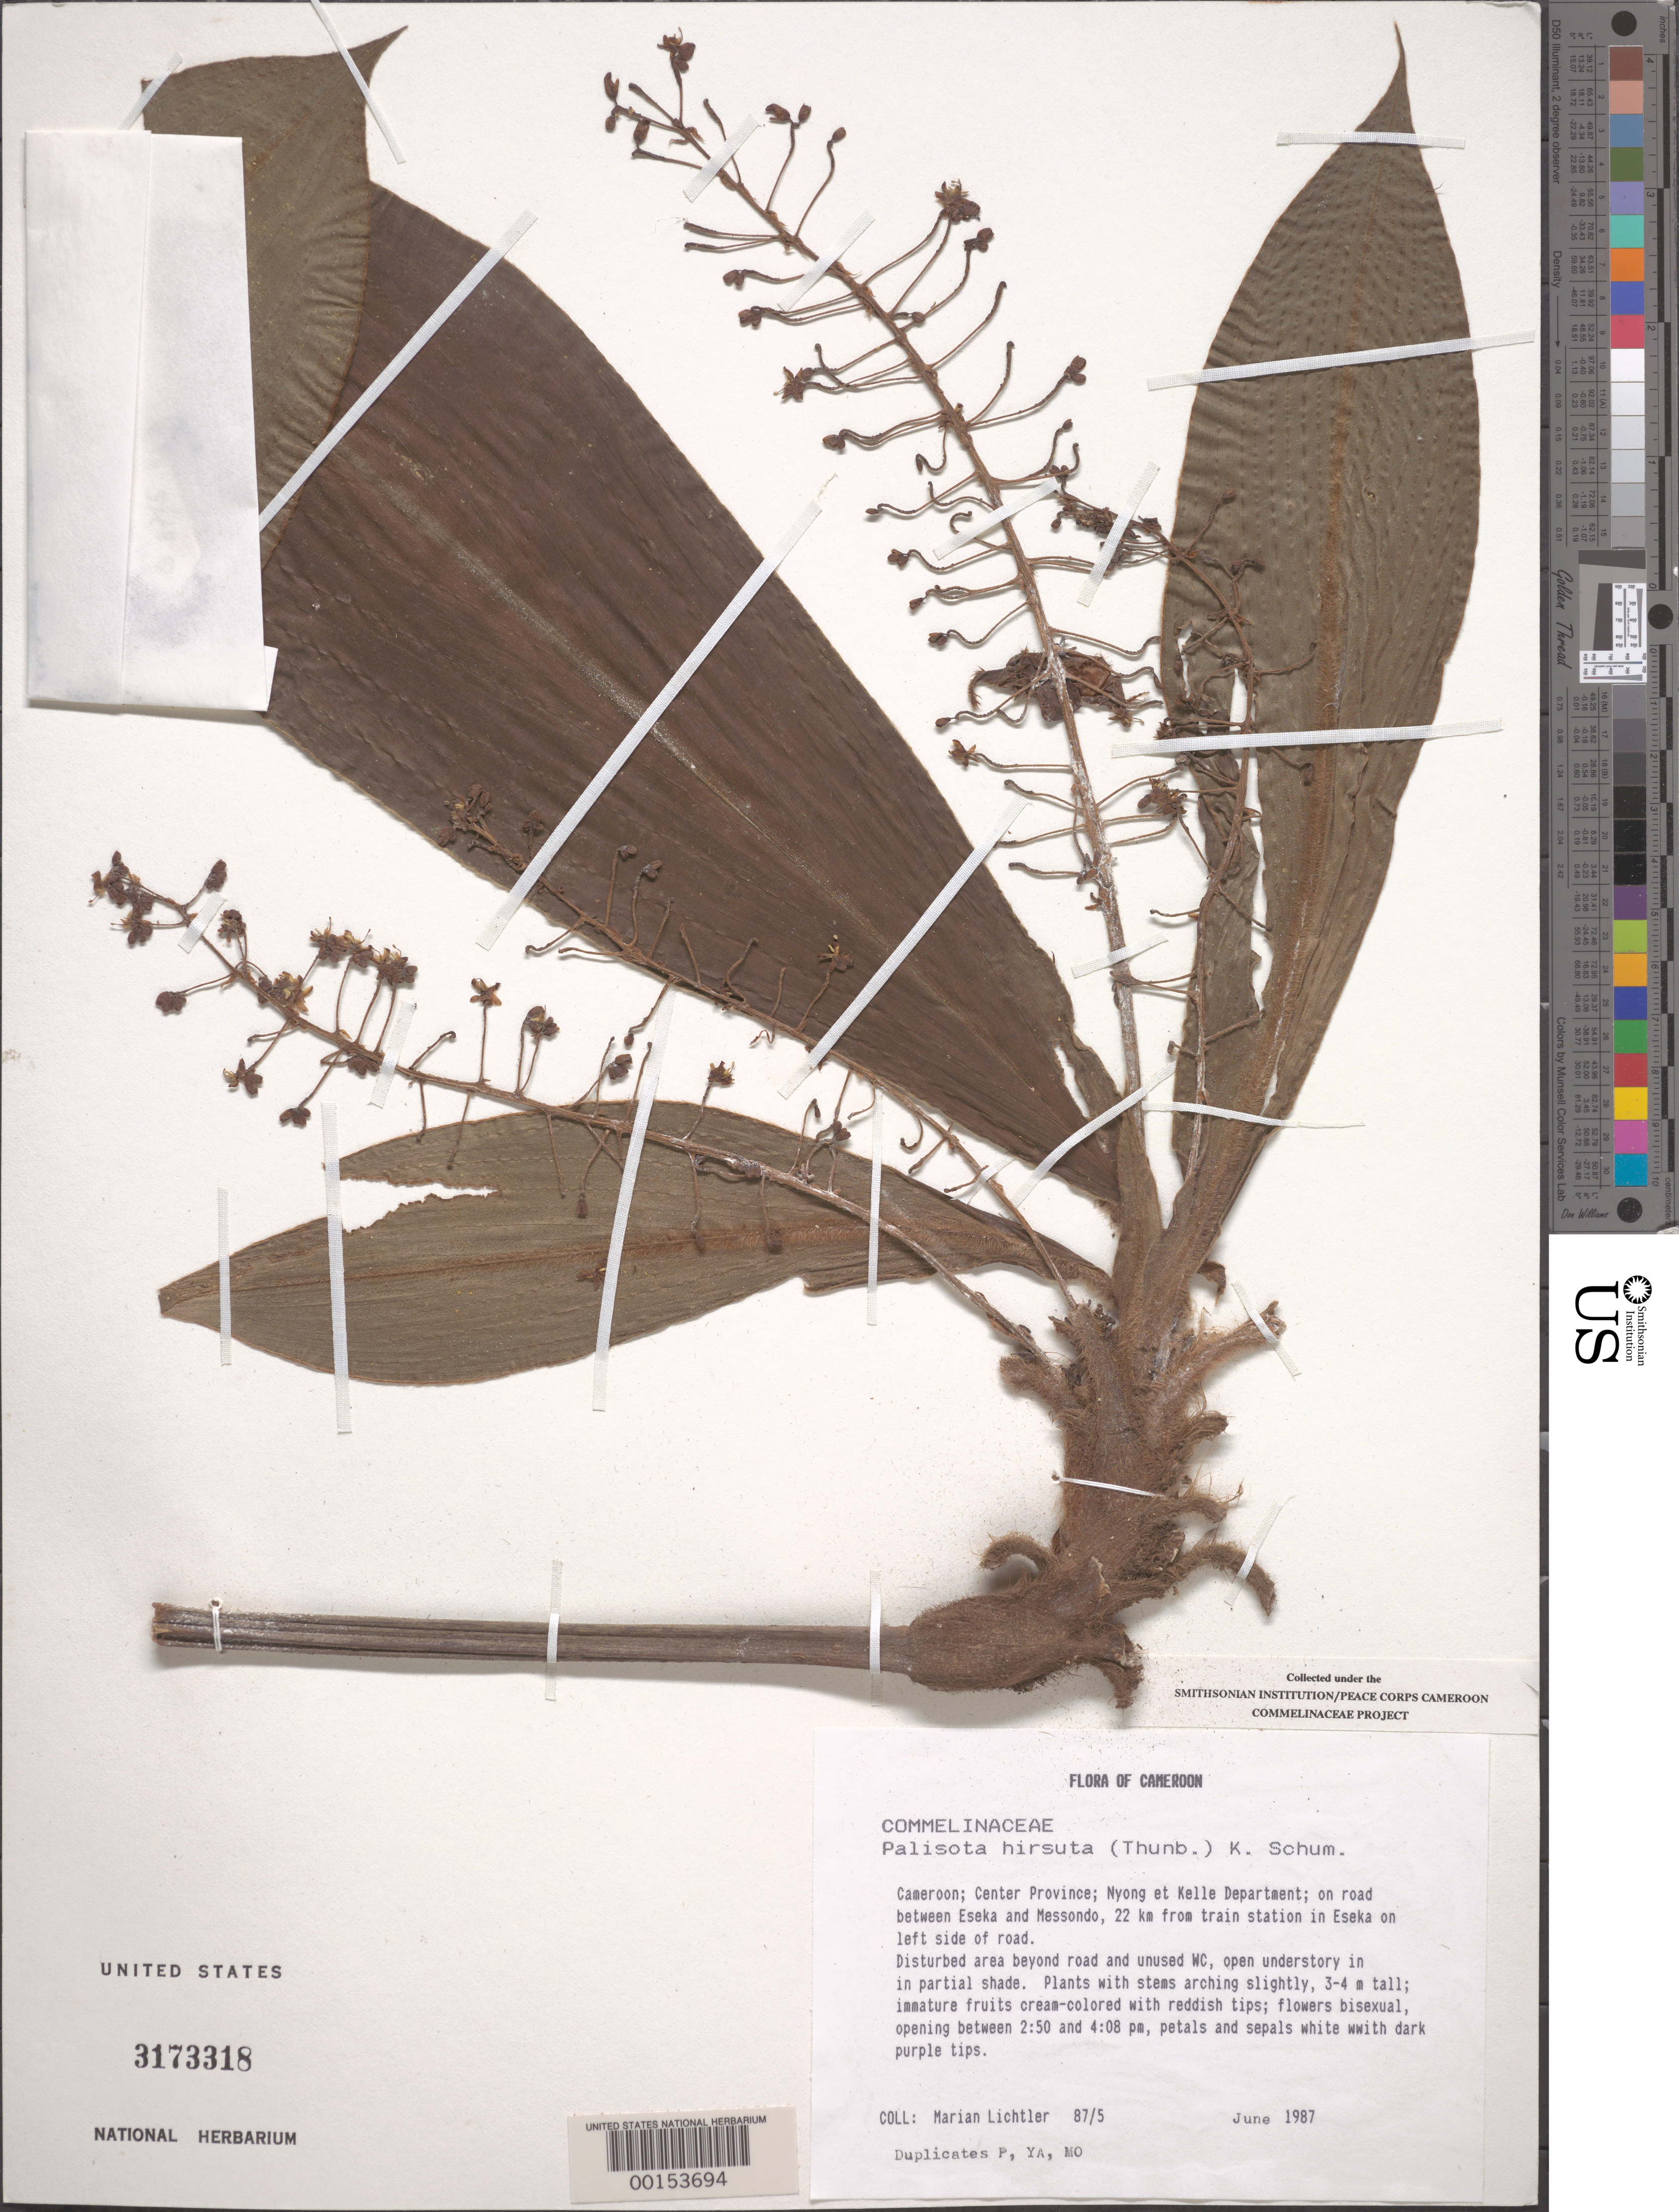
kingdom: Plantae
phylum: Tracheophyta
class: Liliopsida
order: Commelinales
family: Commelinaceae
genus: Palisota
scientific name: Palisota hirsuta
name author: (Thunb.) K. Schum.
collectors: M. Lichtler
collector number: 87/5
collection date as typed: Jun 1987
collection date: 1987-06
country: Cameroon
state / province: Centre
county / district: Nyong-et-kélé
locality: Road between eseka and messondo, 22 km from train station in eseka on left side of road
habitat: Disturbed area next to road & around unused wc, open understory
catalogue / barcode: US 3173318